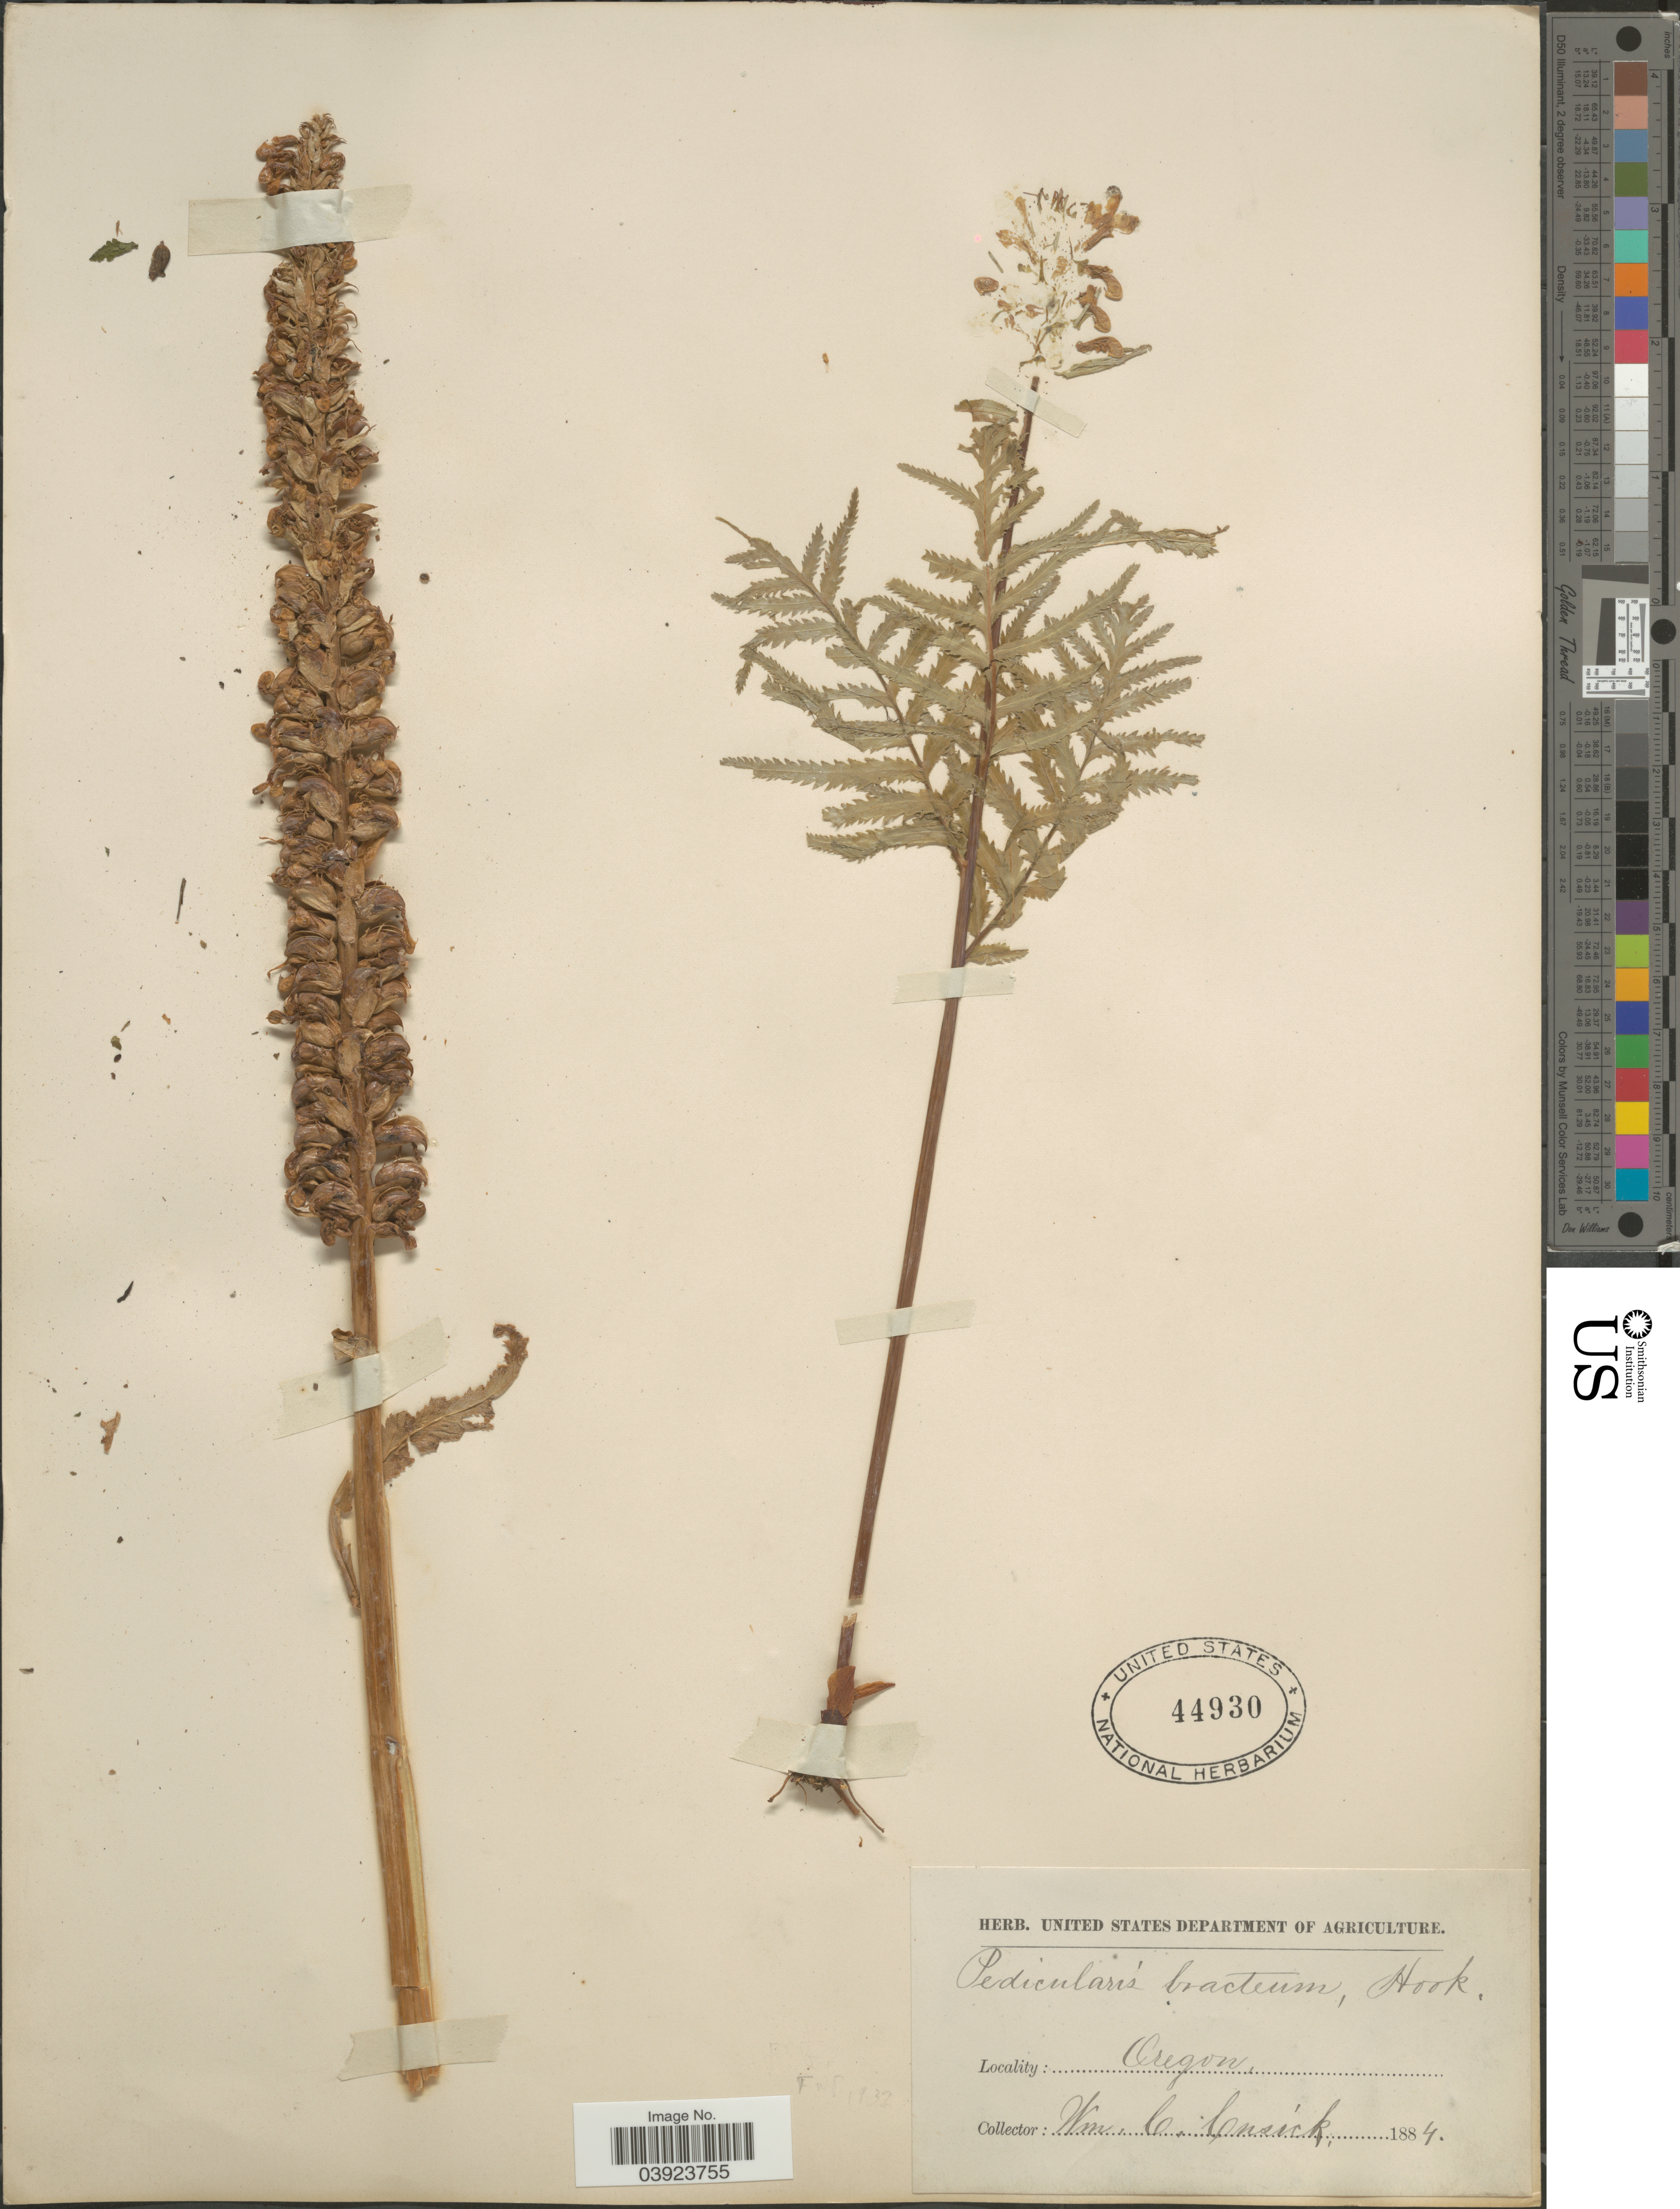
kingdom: Plantae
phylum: Tracheophyta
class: Magnoliopsida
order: Lamiales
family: Orobanchaceae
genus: Pedicularis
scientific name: Pedicularis sp.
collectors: W. C. Cusick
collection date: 1884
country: United States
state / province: Oregon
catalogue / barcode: US 44930